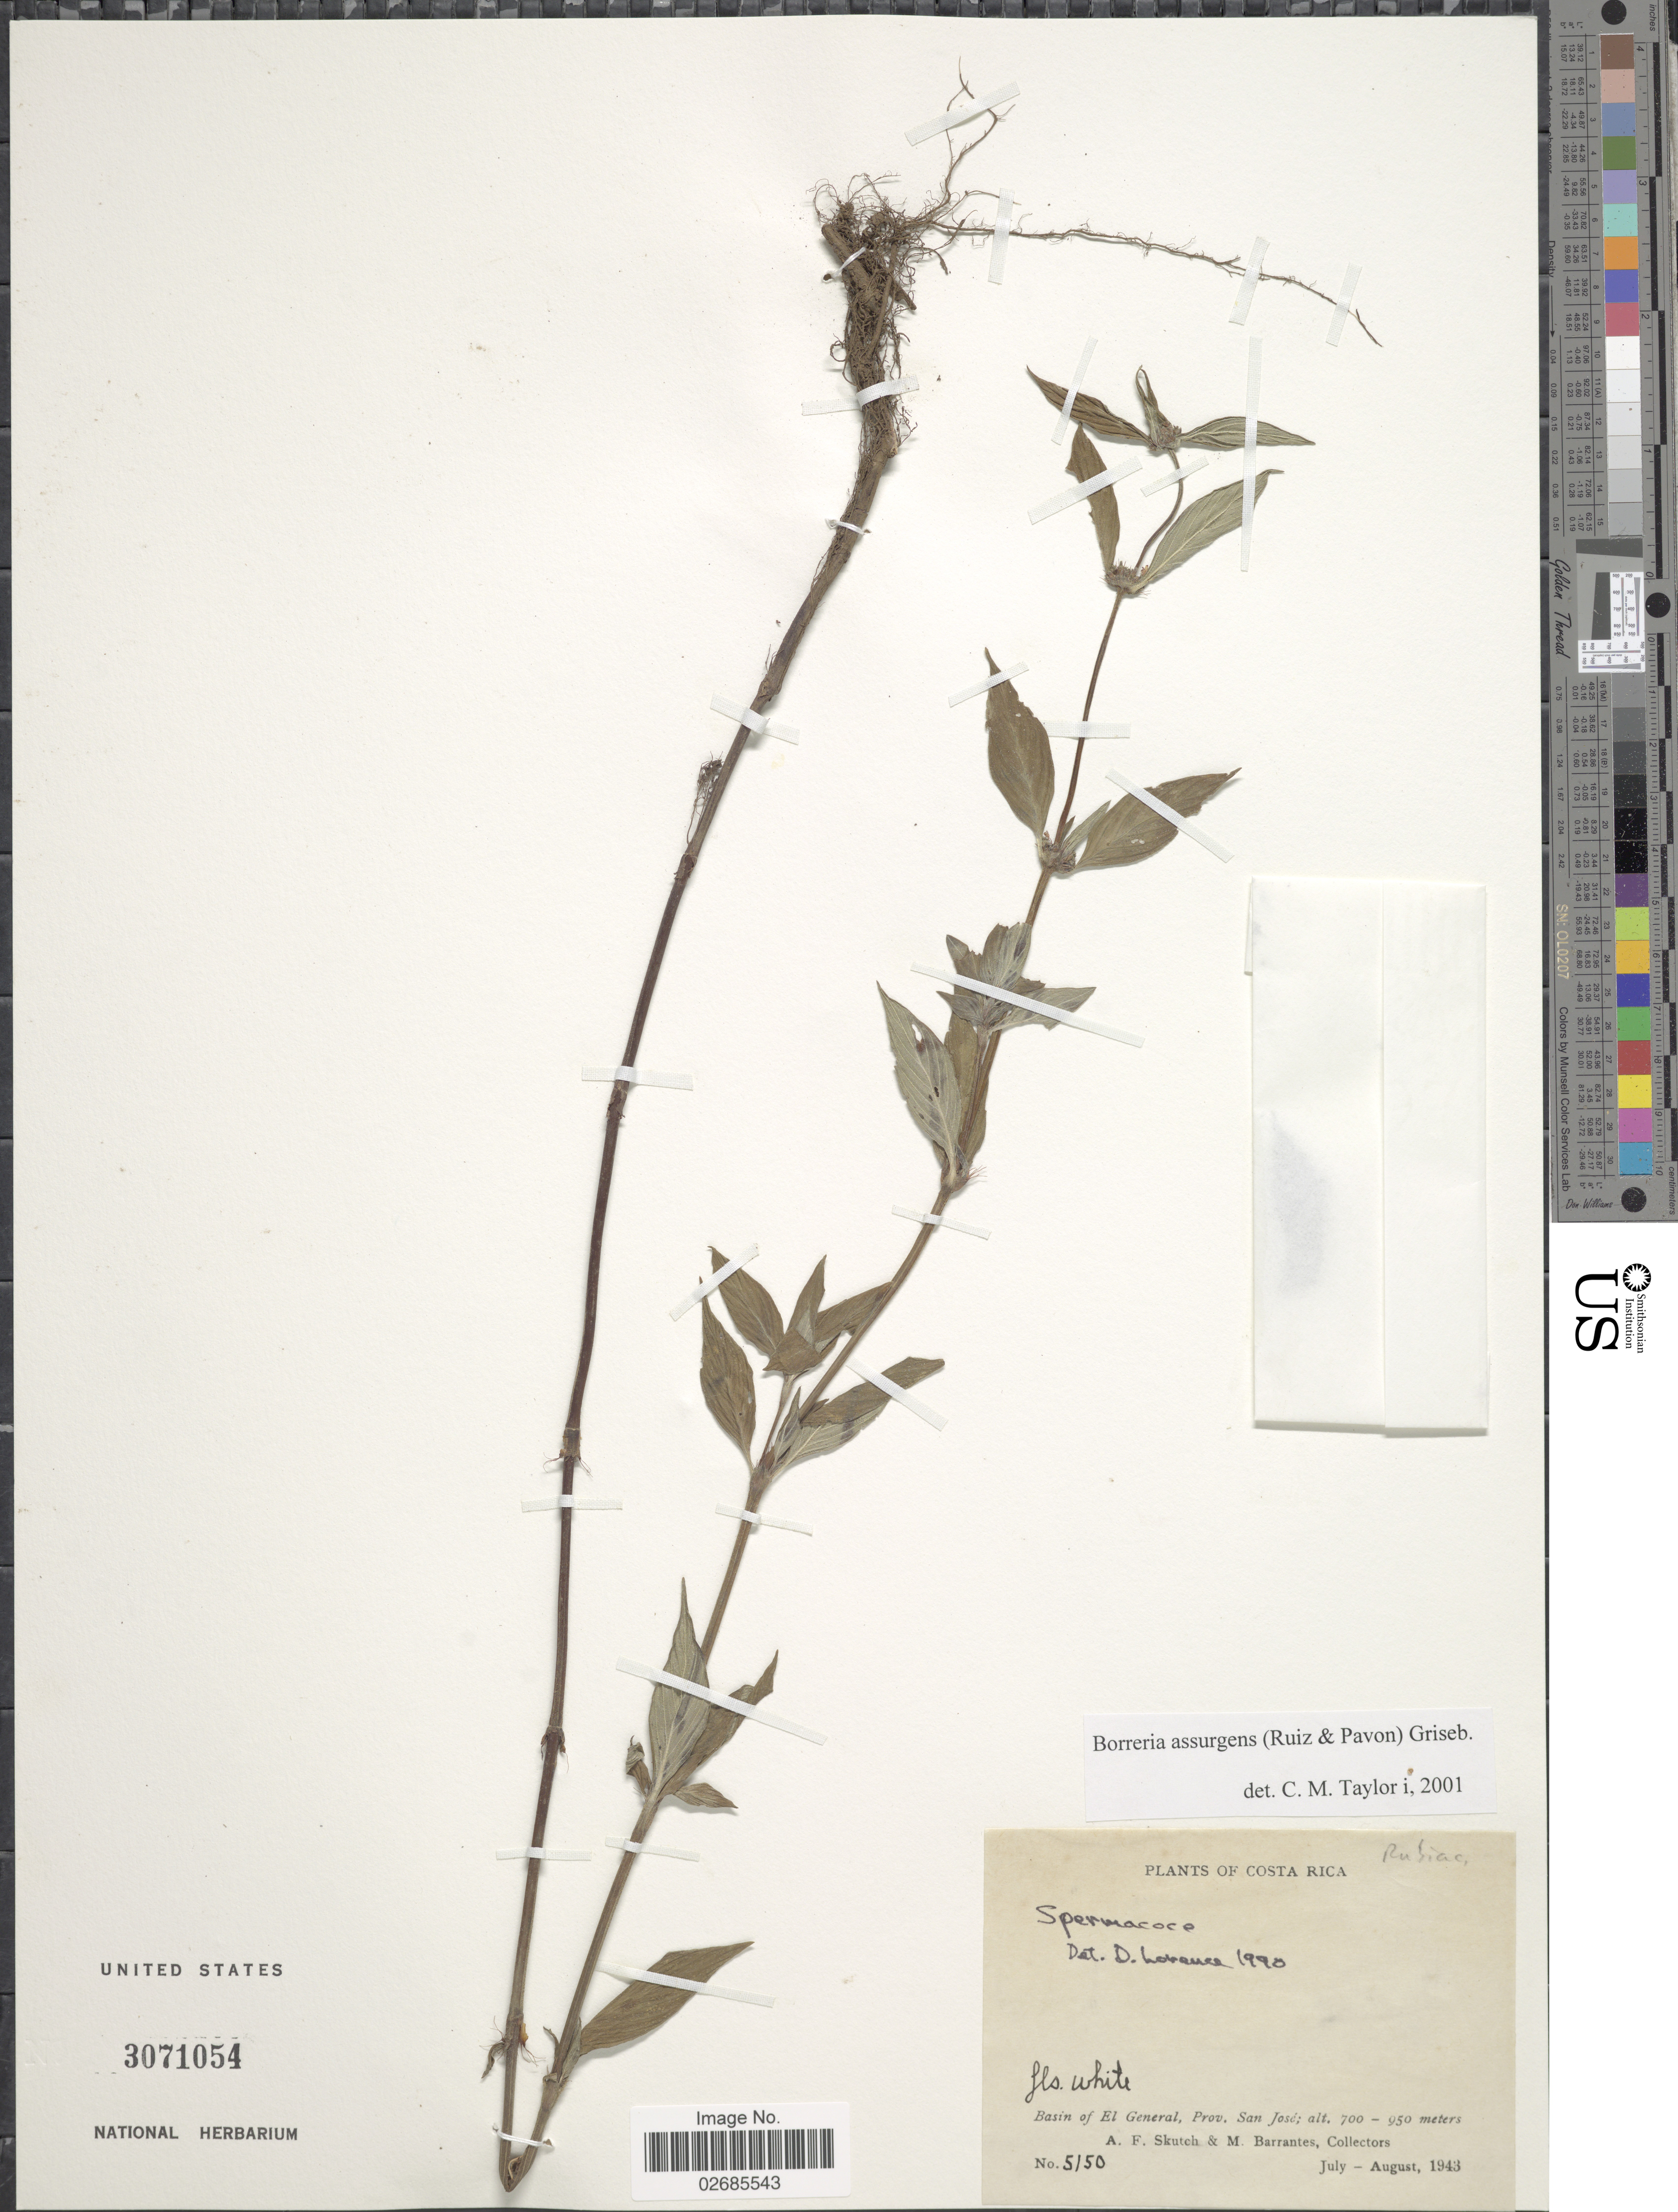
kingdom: Plantae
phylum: Tracheophyta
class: Magnoliopsida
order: Gentianales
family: Rubiaceae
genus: Borreria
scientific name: Borreria assurgens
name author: (Ruiz & Pav.) Griseb.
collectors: A. F. Skutch & M. Barrantes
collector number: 5150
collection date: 1943-07/1943-08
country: Costa Rica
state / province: San José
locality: Basin of El General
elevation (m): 700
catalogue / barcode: US 3071054